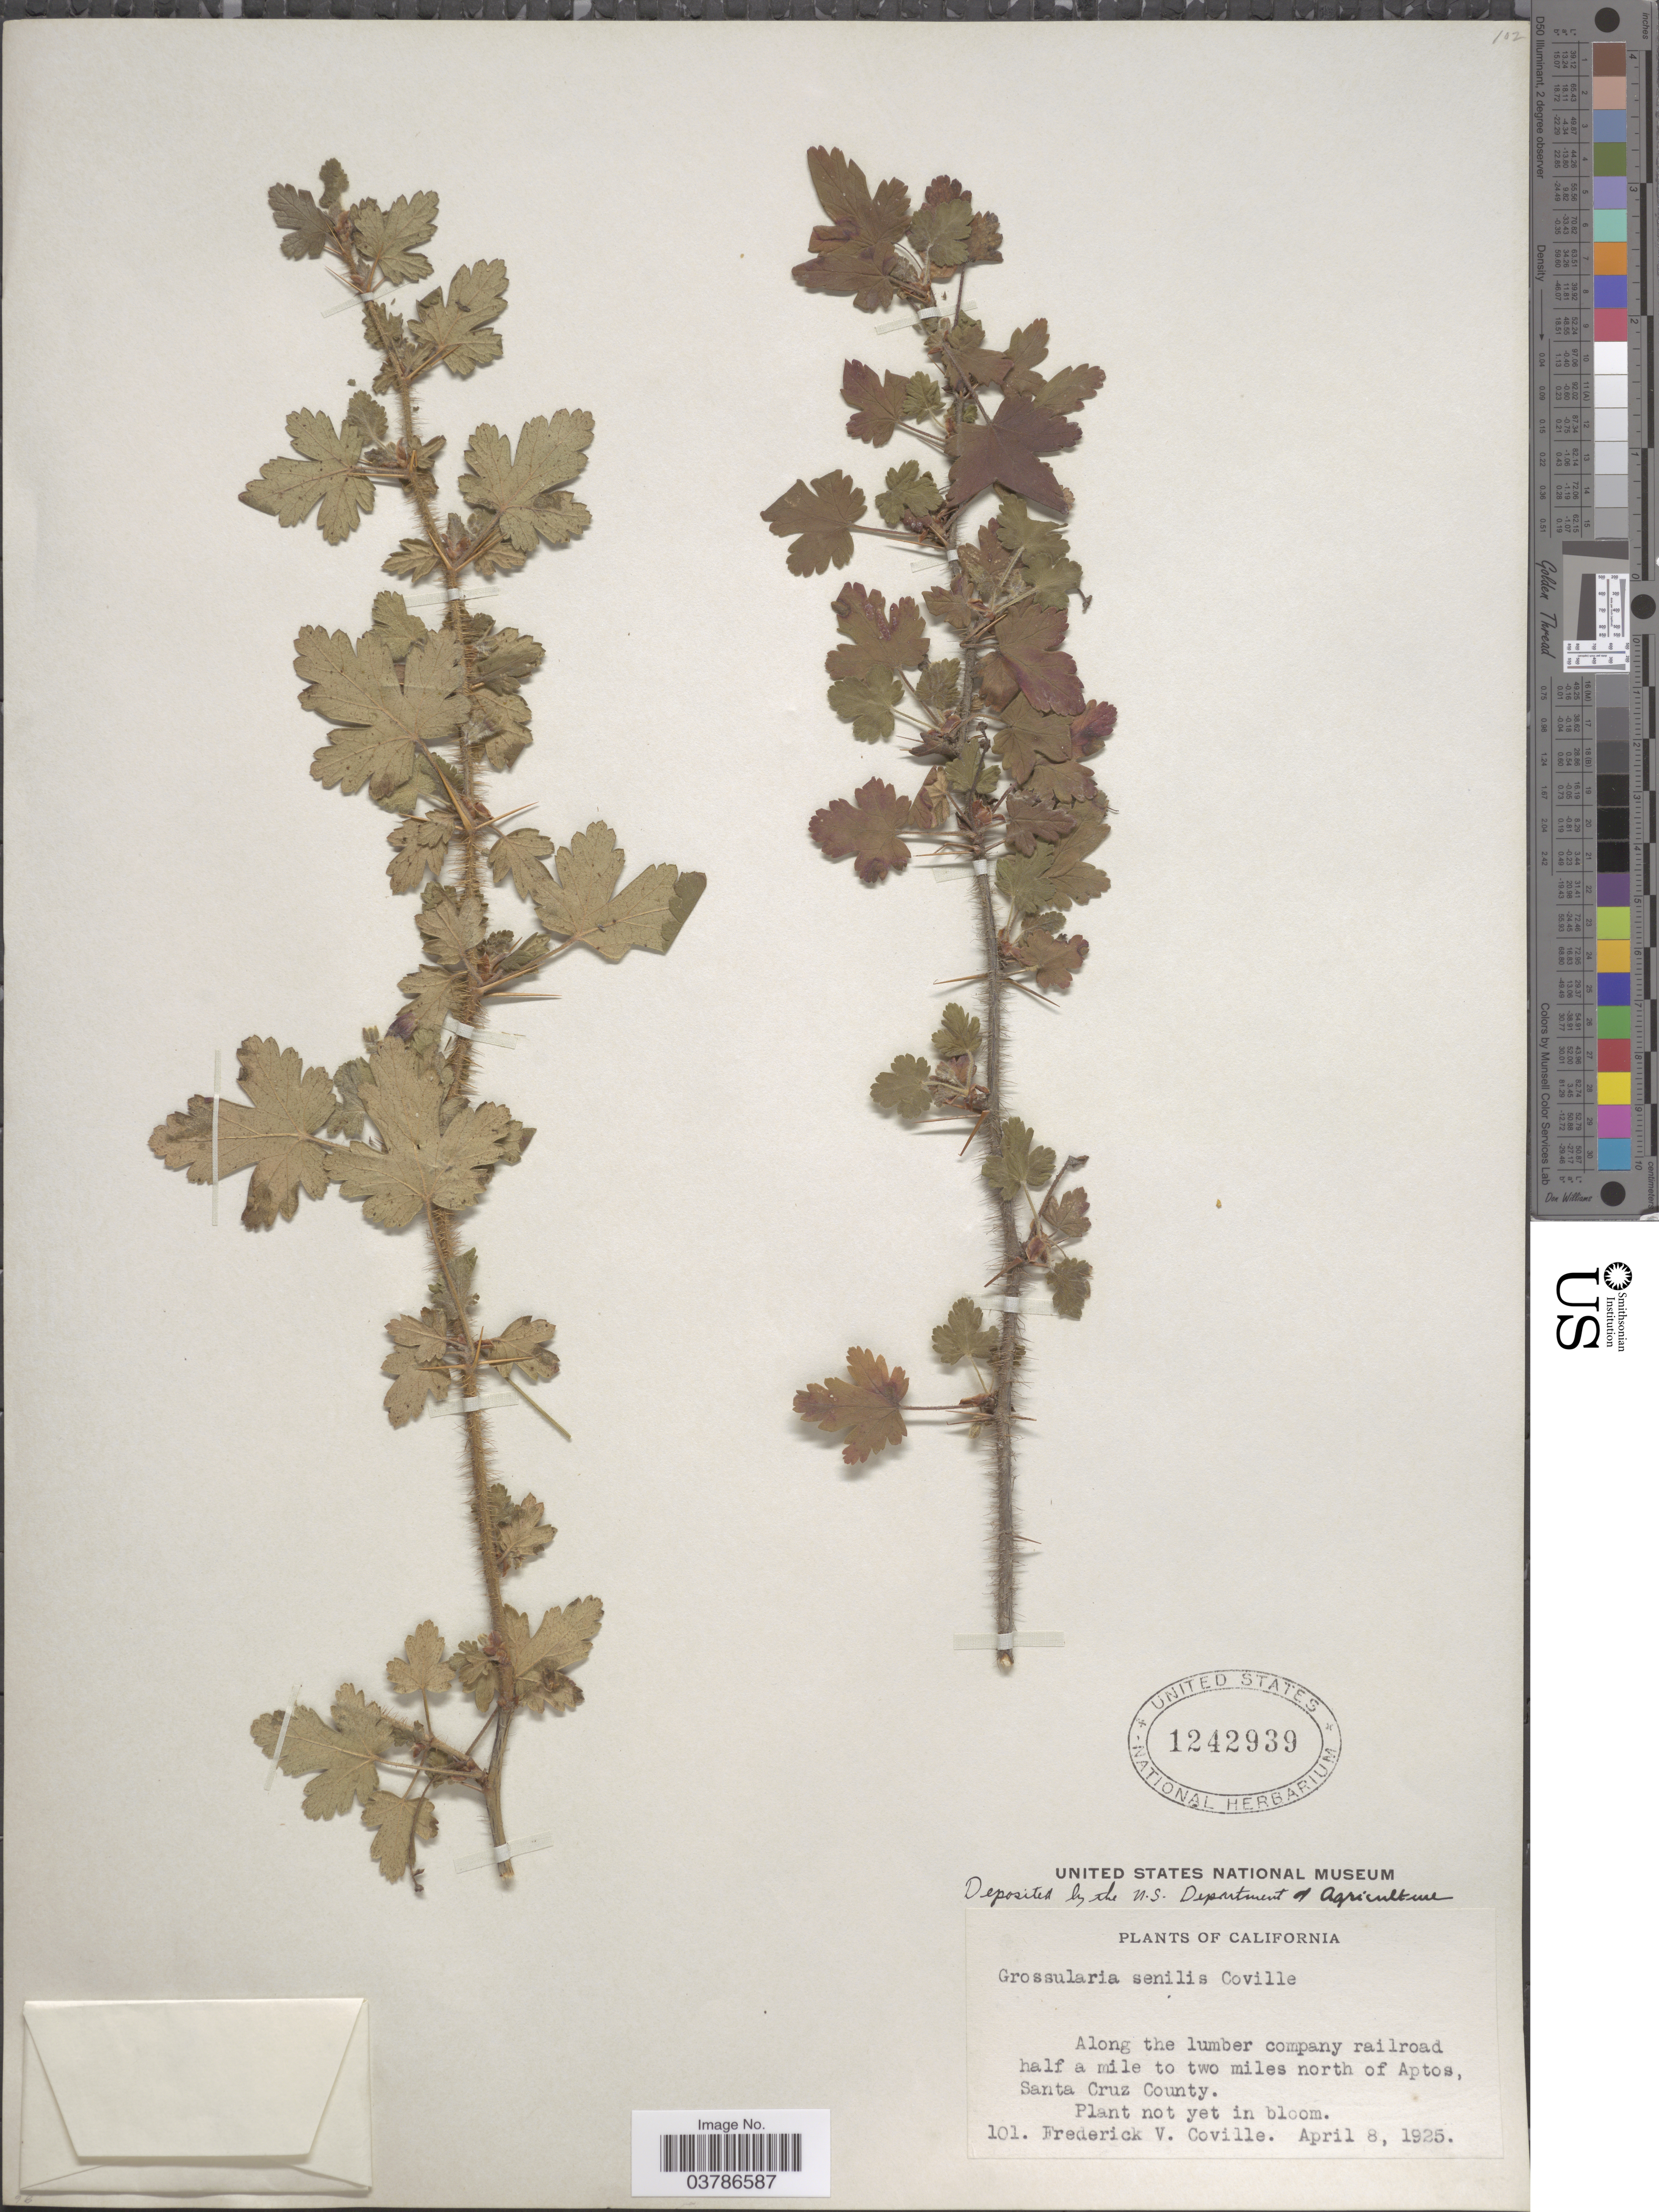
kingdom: Plantae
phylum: Tracheophyta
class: Magnoliopsida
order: Saxifragales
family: Grossulariaceae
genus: Ribes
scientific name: Ribes menziesii var. senile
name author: (Coville) Jeps.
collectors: F. V. Coville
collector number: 101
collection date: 1925-04-08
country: United States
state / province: California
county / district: Santa Cruz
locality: Along the lumber company railroad half a mile to two miles north of Aptos, Santa Cruz County.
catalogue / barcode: US 1242939